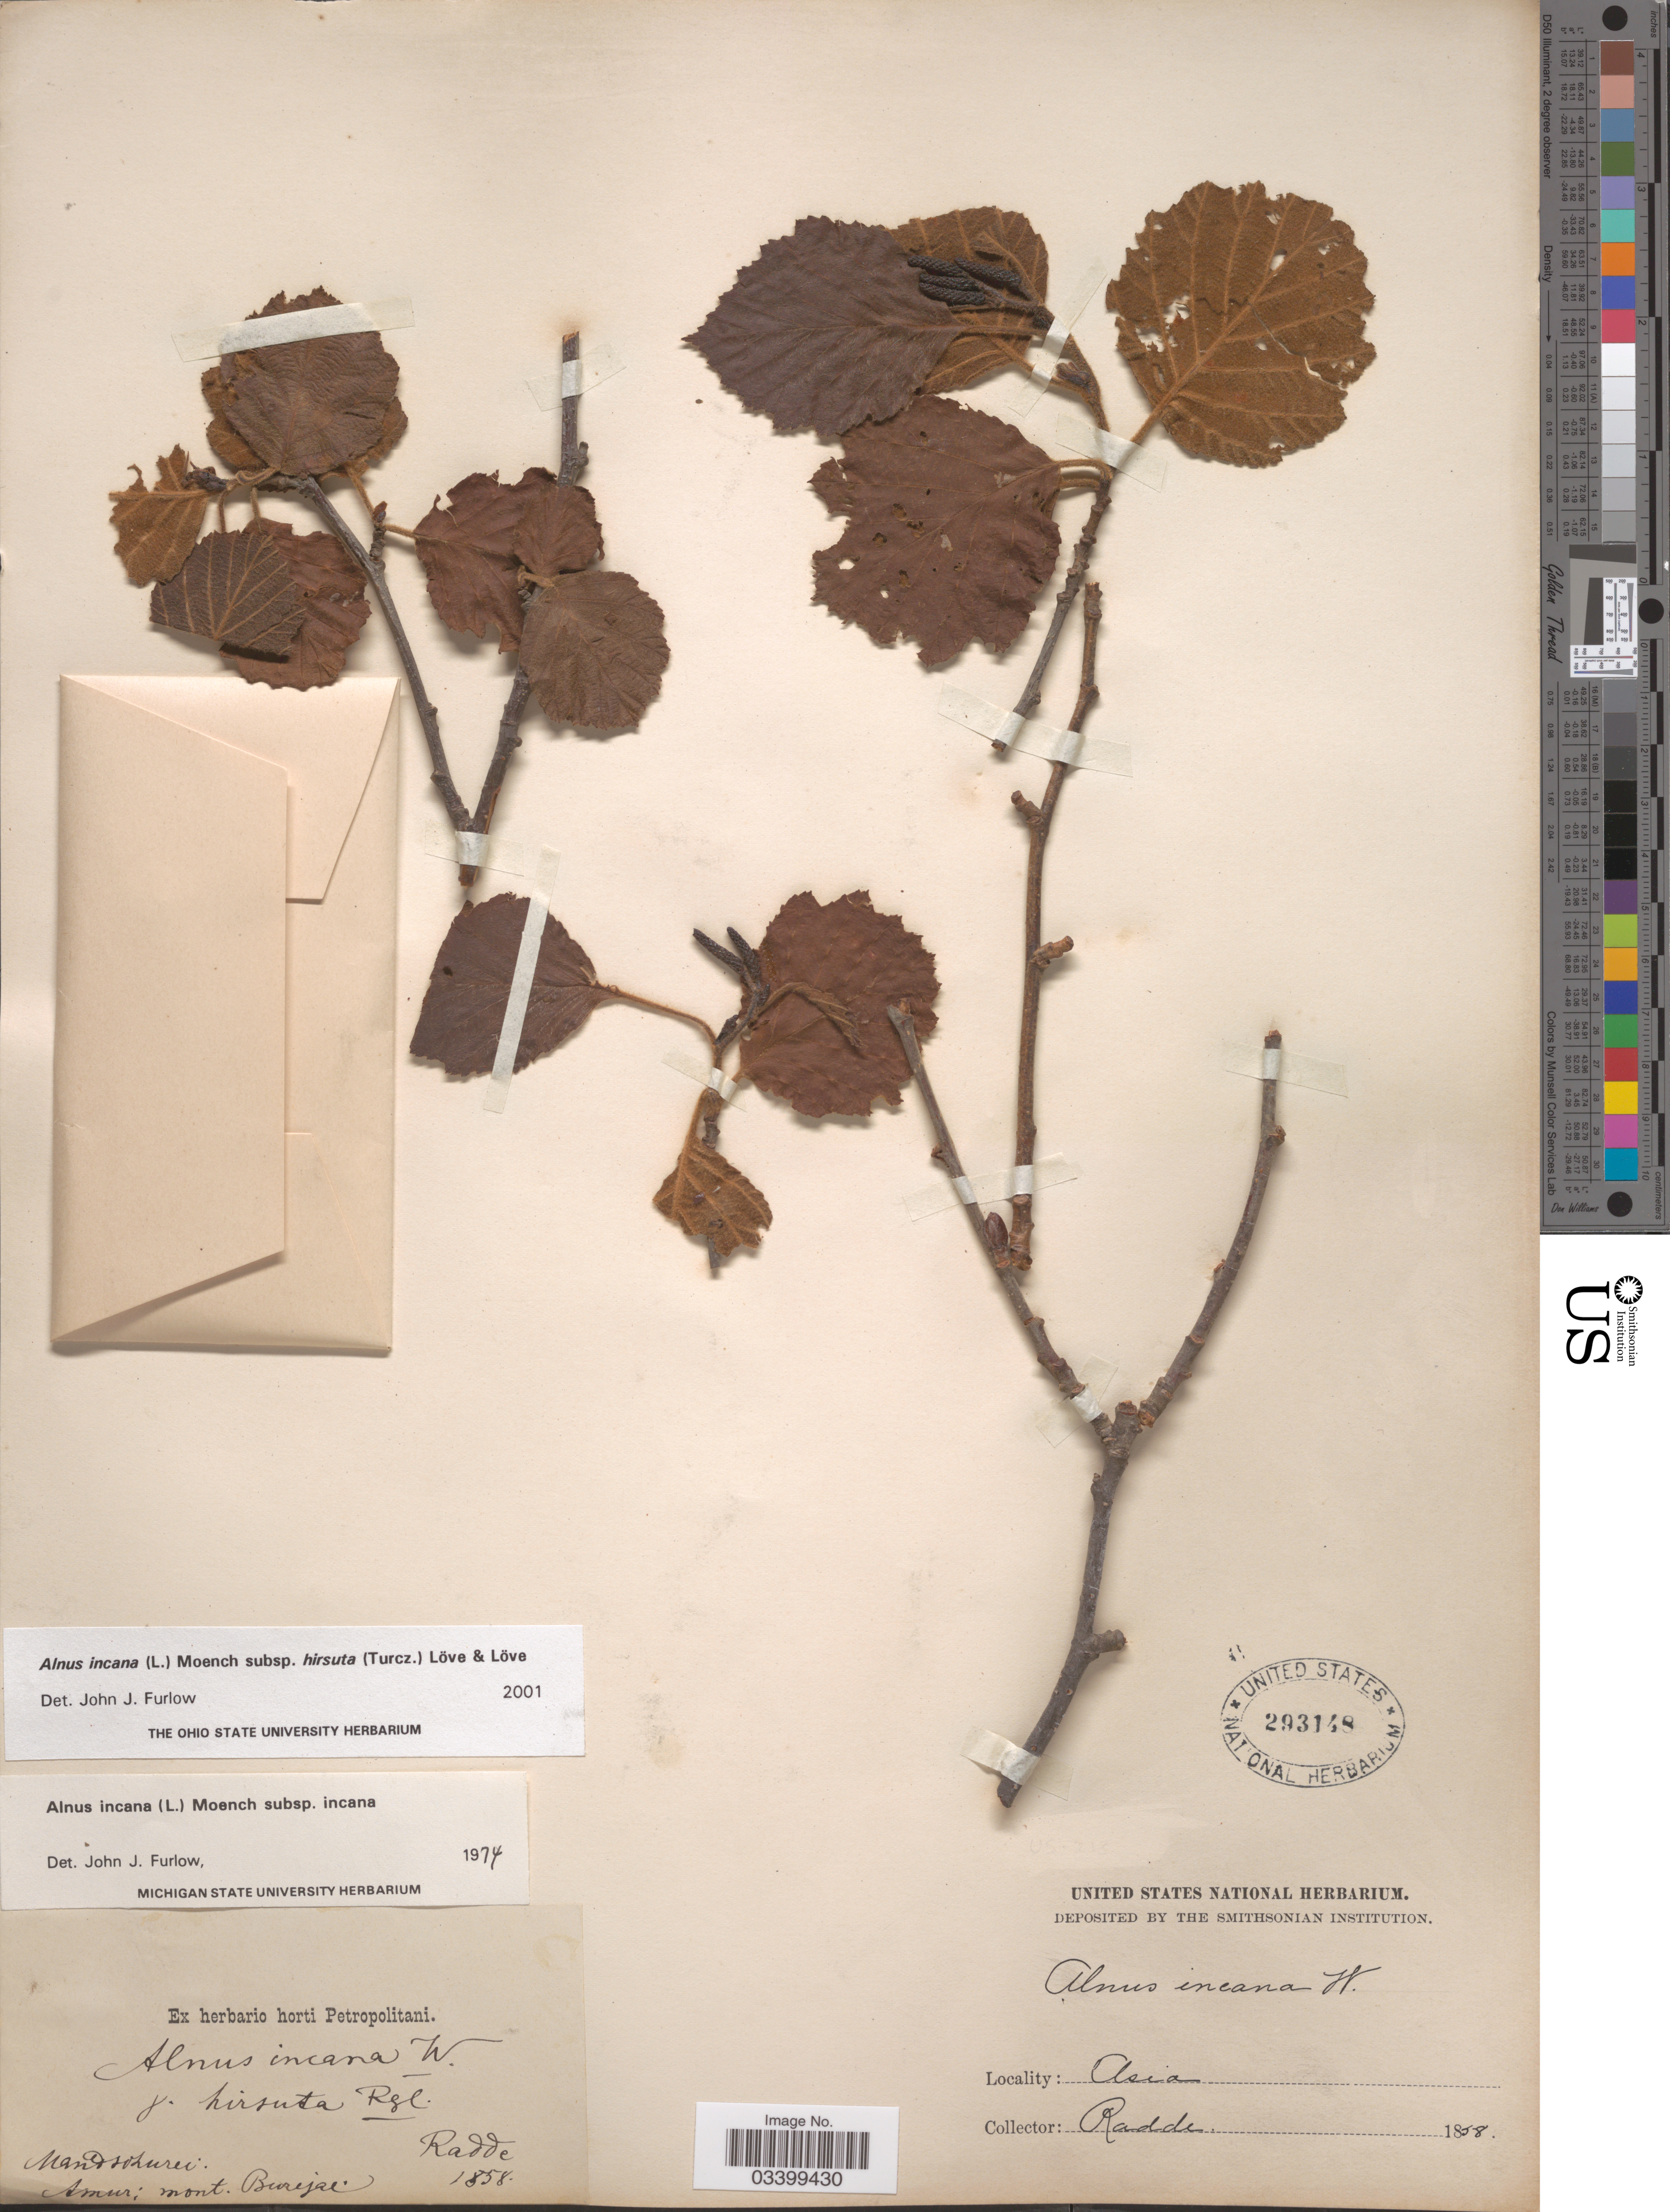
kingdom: Plantae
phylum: Tracheophyta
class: Magnoliopsida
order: Fagales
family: Betulaceae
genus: Alnus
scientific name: Alnus incana subsp. hirsuta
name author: (Spach) Á. Löve & D. Löve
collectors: Radde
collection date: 1858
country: Russian Federation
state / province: Amur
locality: Mandschurei. Mont Burejae. Asia.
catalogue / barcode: US 293148